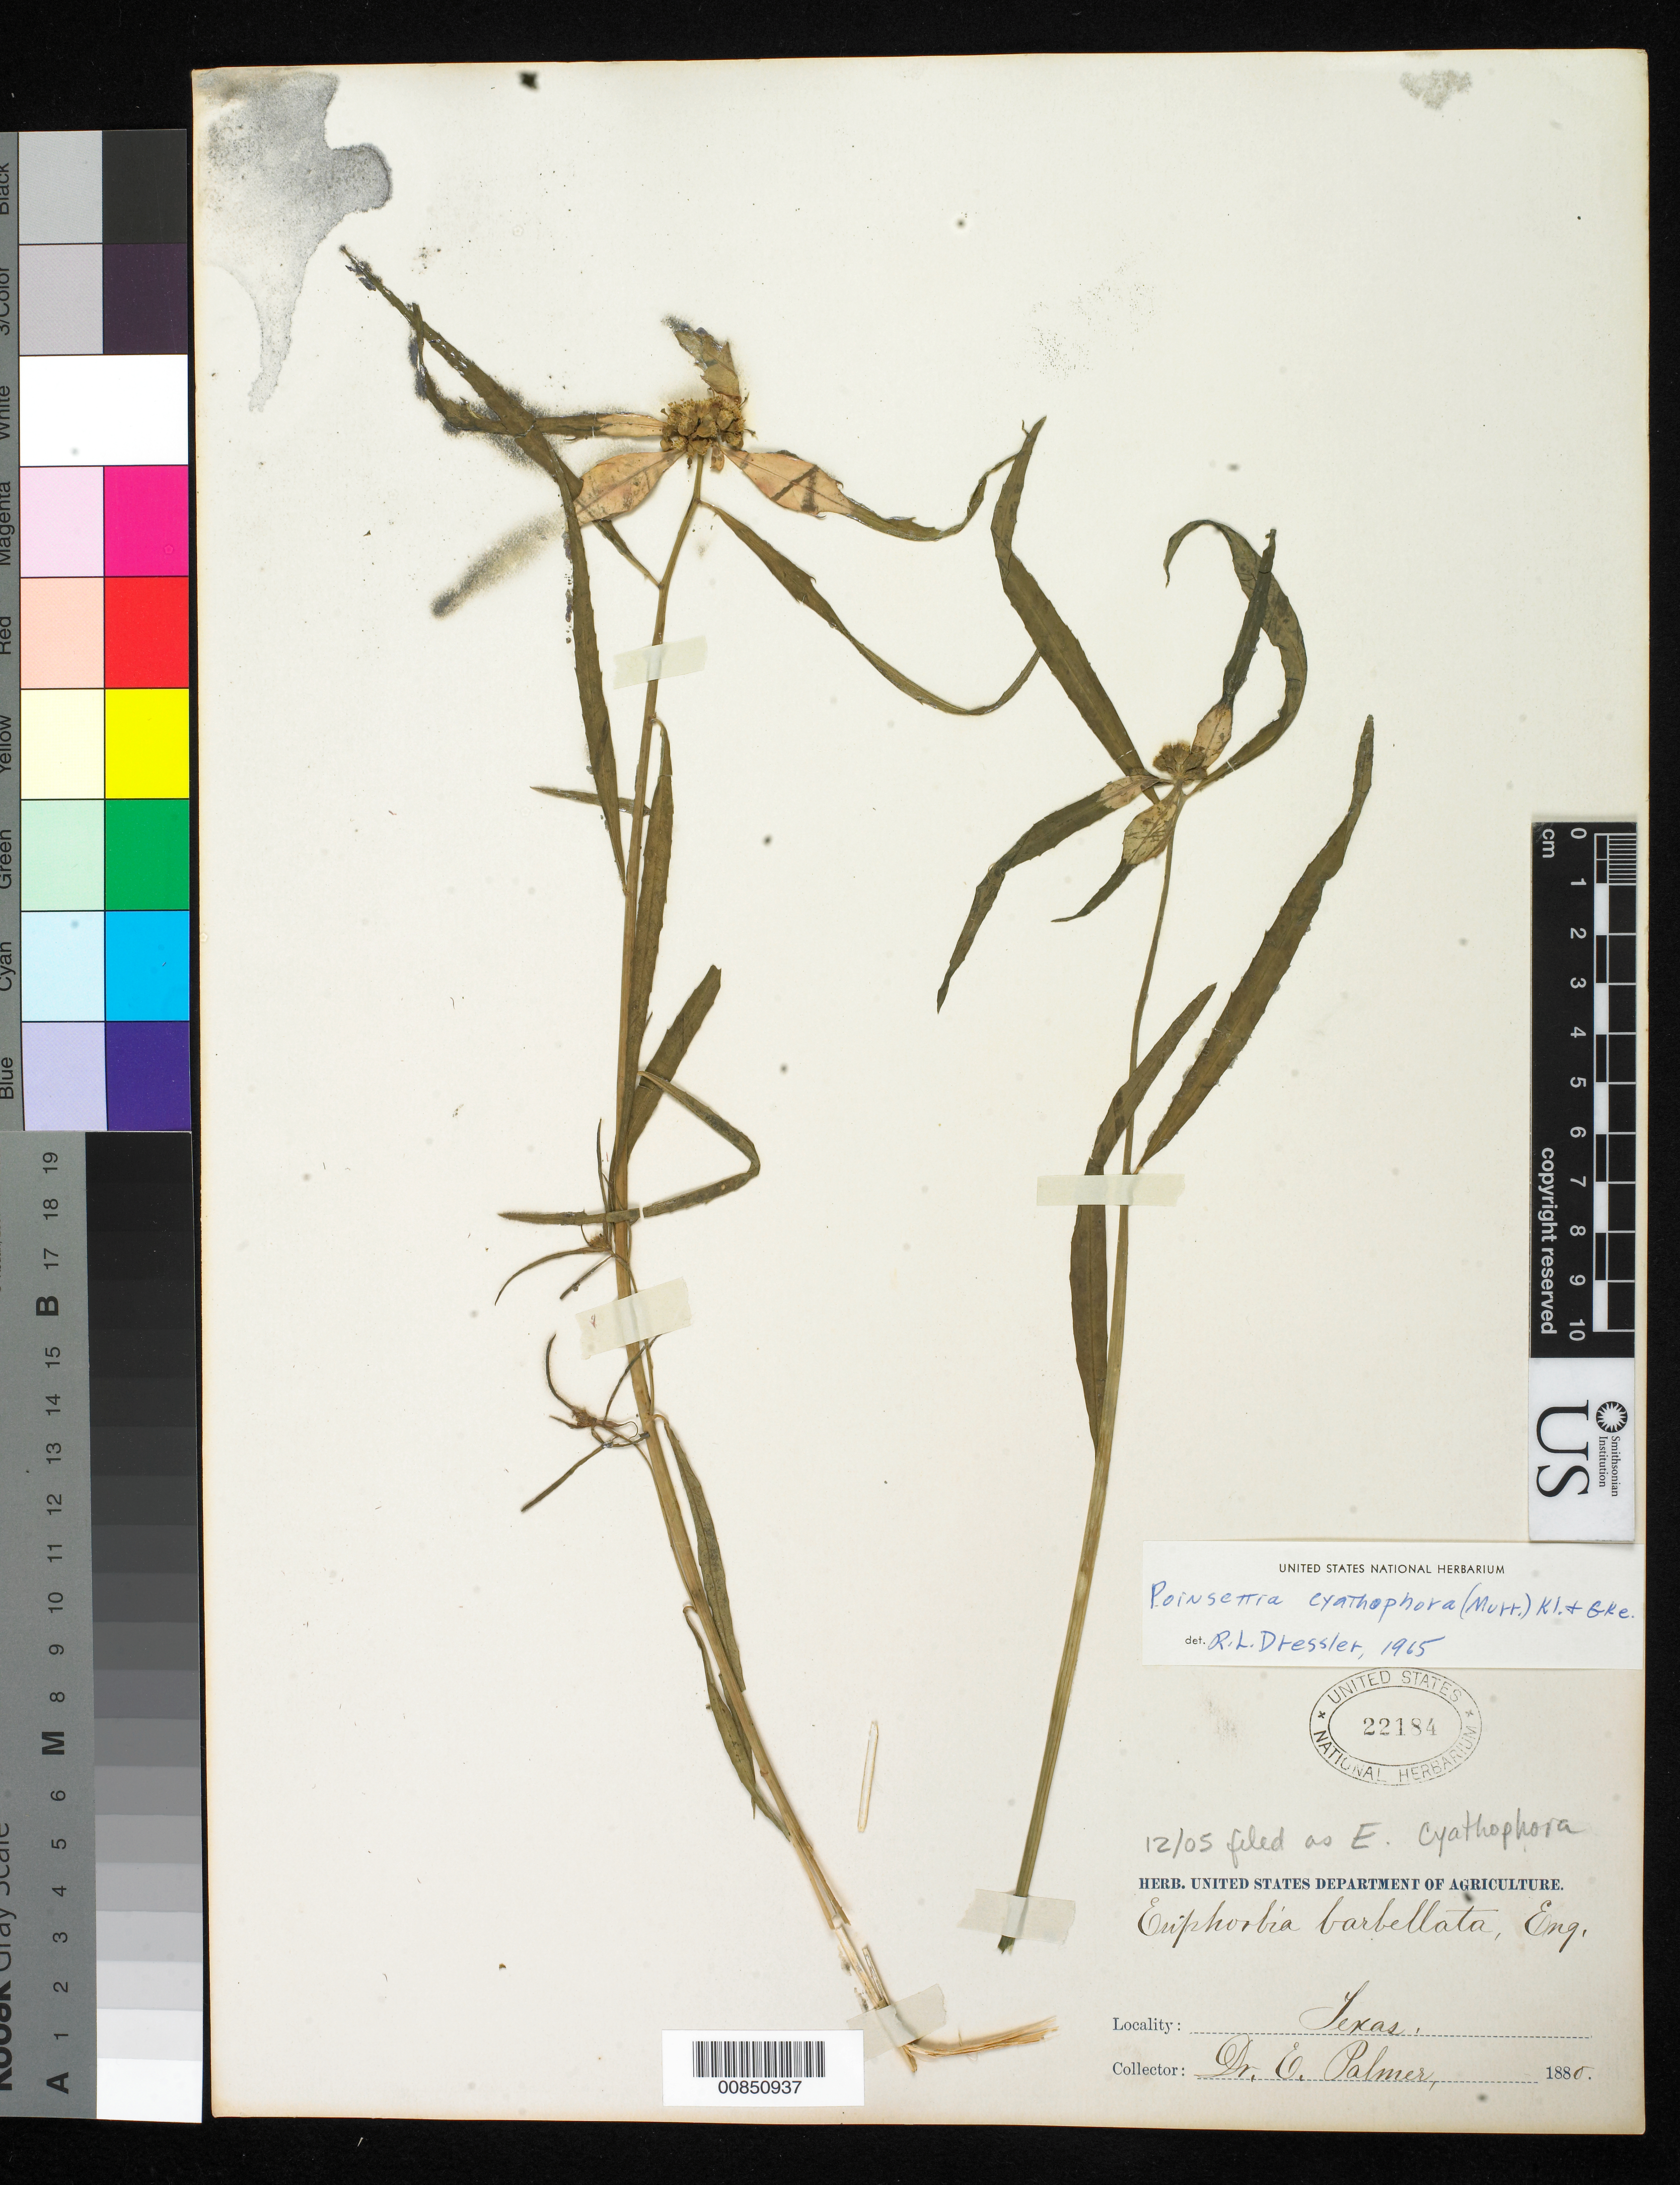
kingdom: Plantae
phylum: Tracheophyta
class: Magnoliopsida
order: Malpighiales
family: Euphorbiaceae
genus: Euphorbia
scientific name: Euphorbia heterophylla var. cyathophora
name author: (Murr.) Griseb.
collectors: E. Palmer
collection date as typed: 1880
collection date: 1880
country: United States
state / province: Texas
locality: Texas.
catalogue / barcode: US 22184